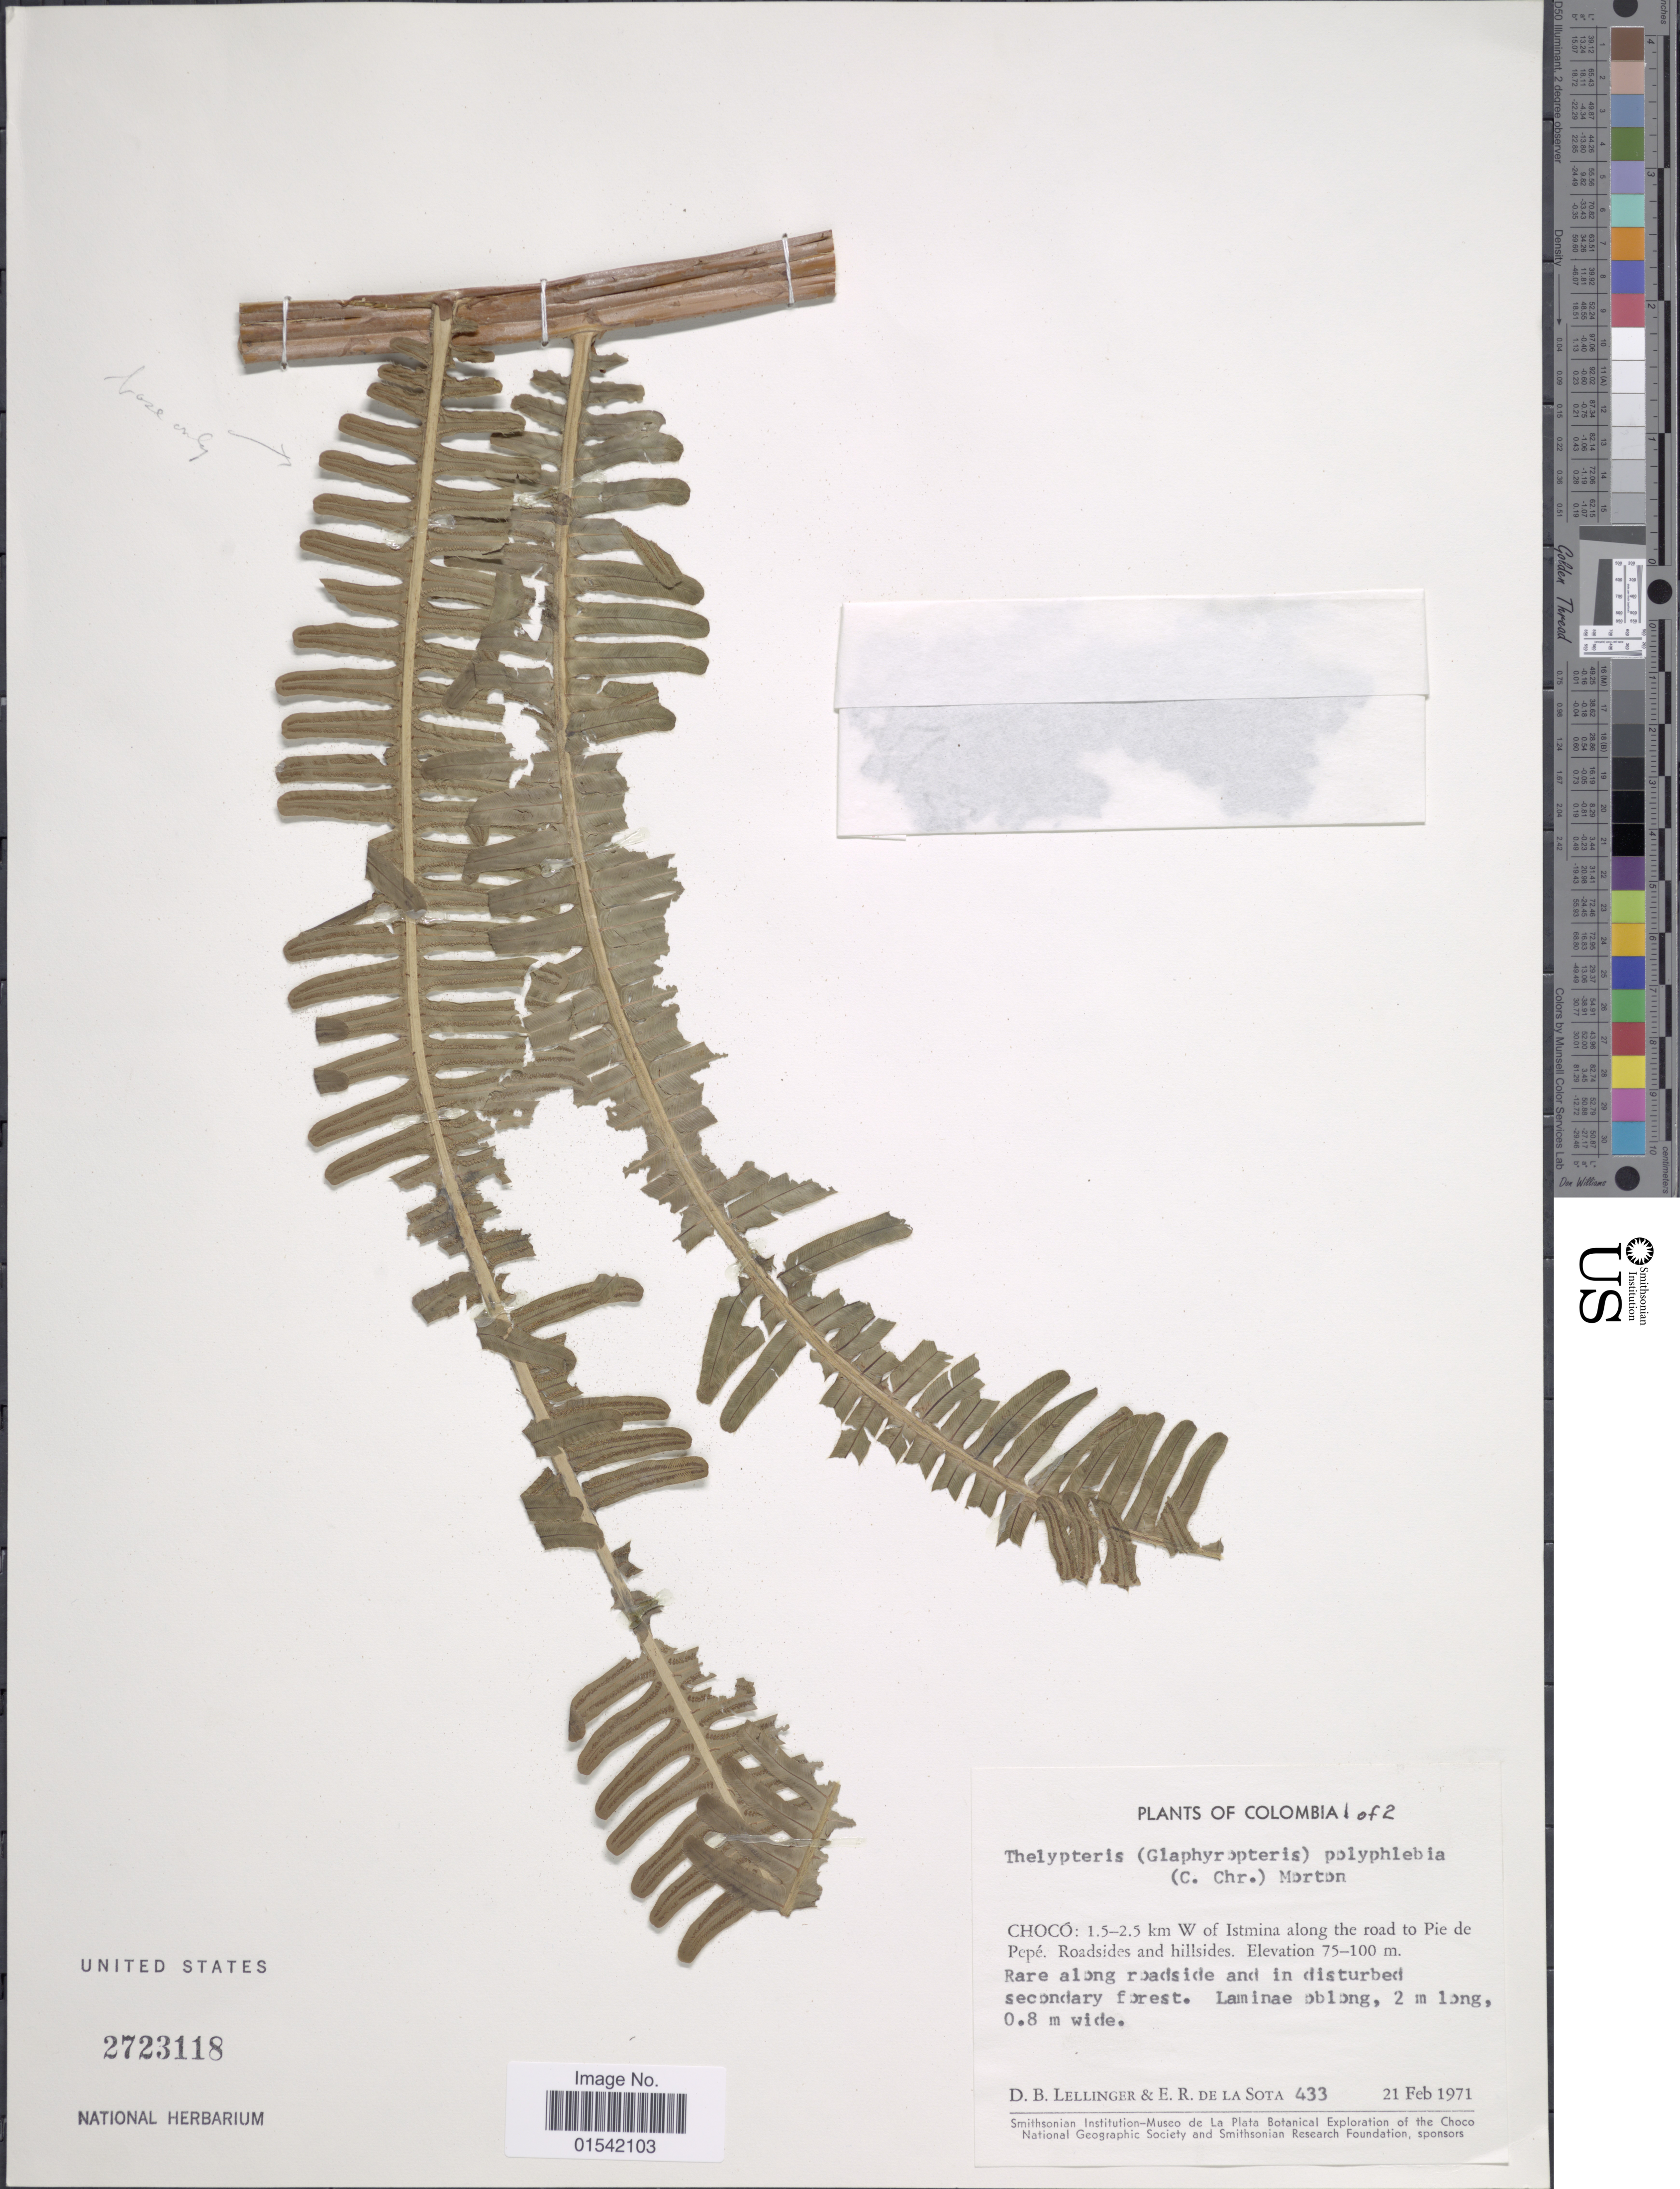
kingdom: Plantae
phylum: Tracheophyta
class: Polypodiopsida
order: Polypodiales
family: Thelypteridaceae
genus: Steiropteris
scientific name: Steiropteris polyphlebia (C. Chr.) comb. nov., ined. 2015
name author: (C. Chr.)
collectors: D. B. Lellinger & E. R. de la Sota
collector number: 433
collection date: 1971-02-21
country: Colombia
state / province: Chocó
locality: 1.5-2.5 km W of Istmina along the road to Pie de Pepé. Roadsides and hillsides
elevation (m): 75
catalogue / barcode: US 2723118